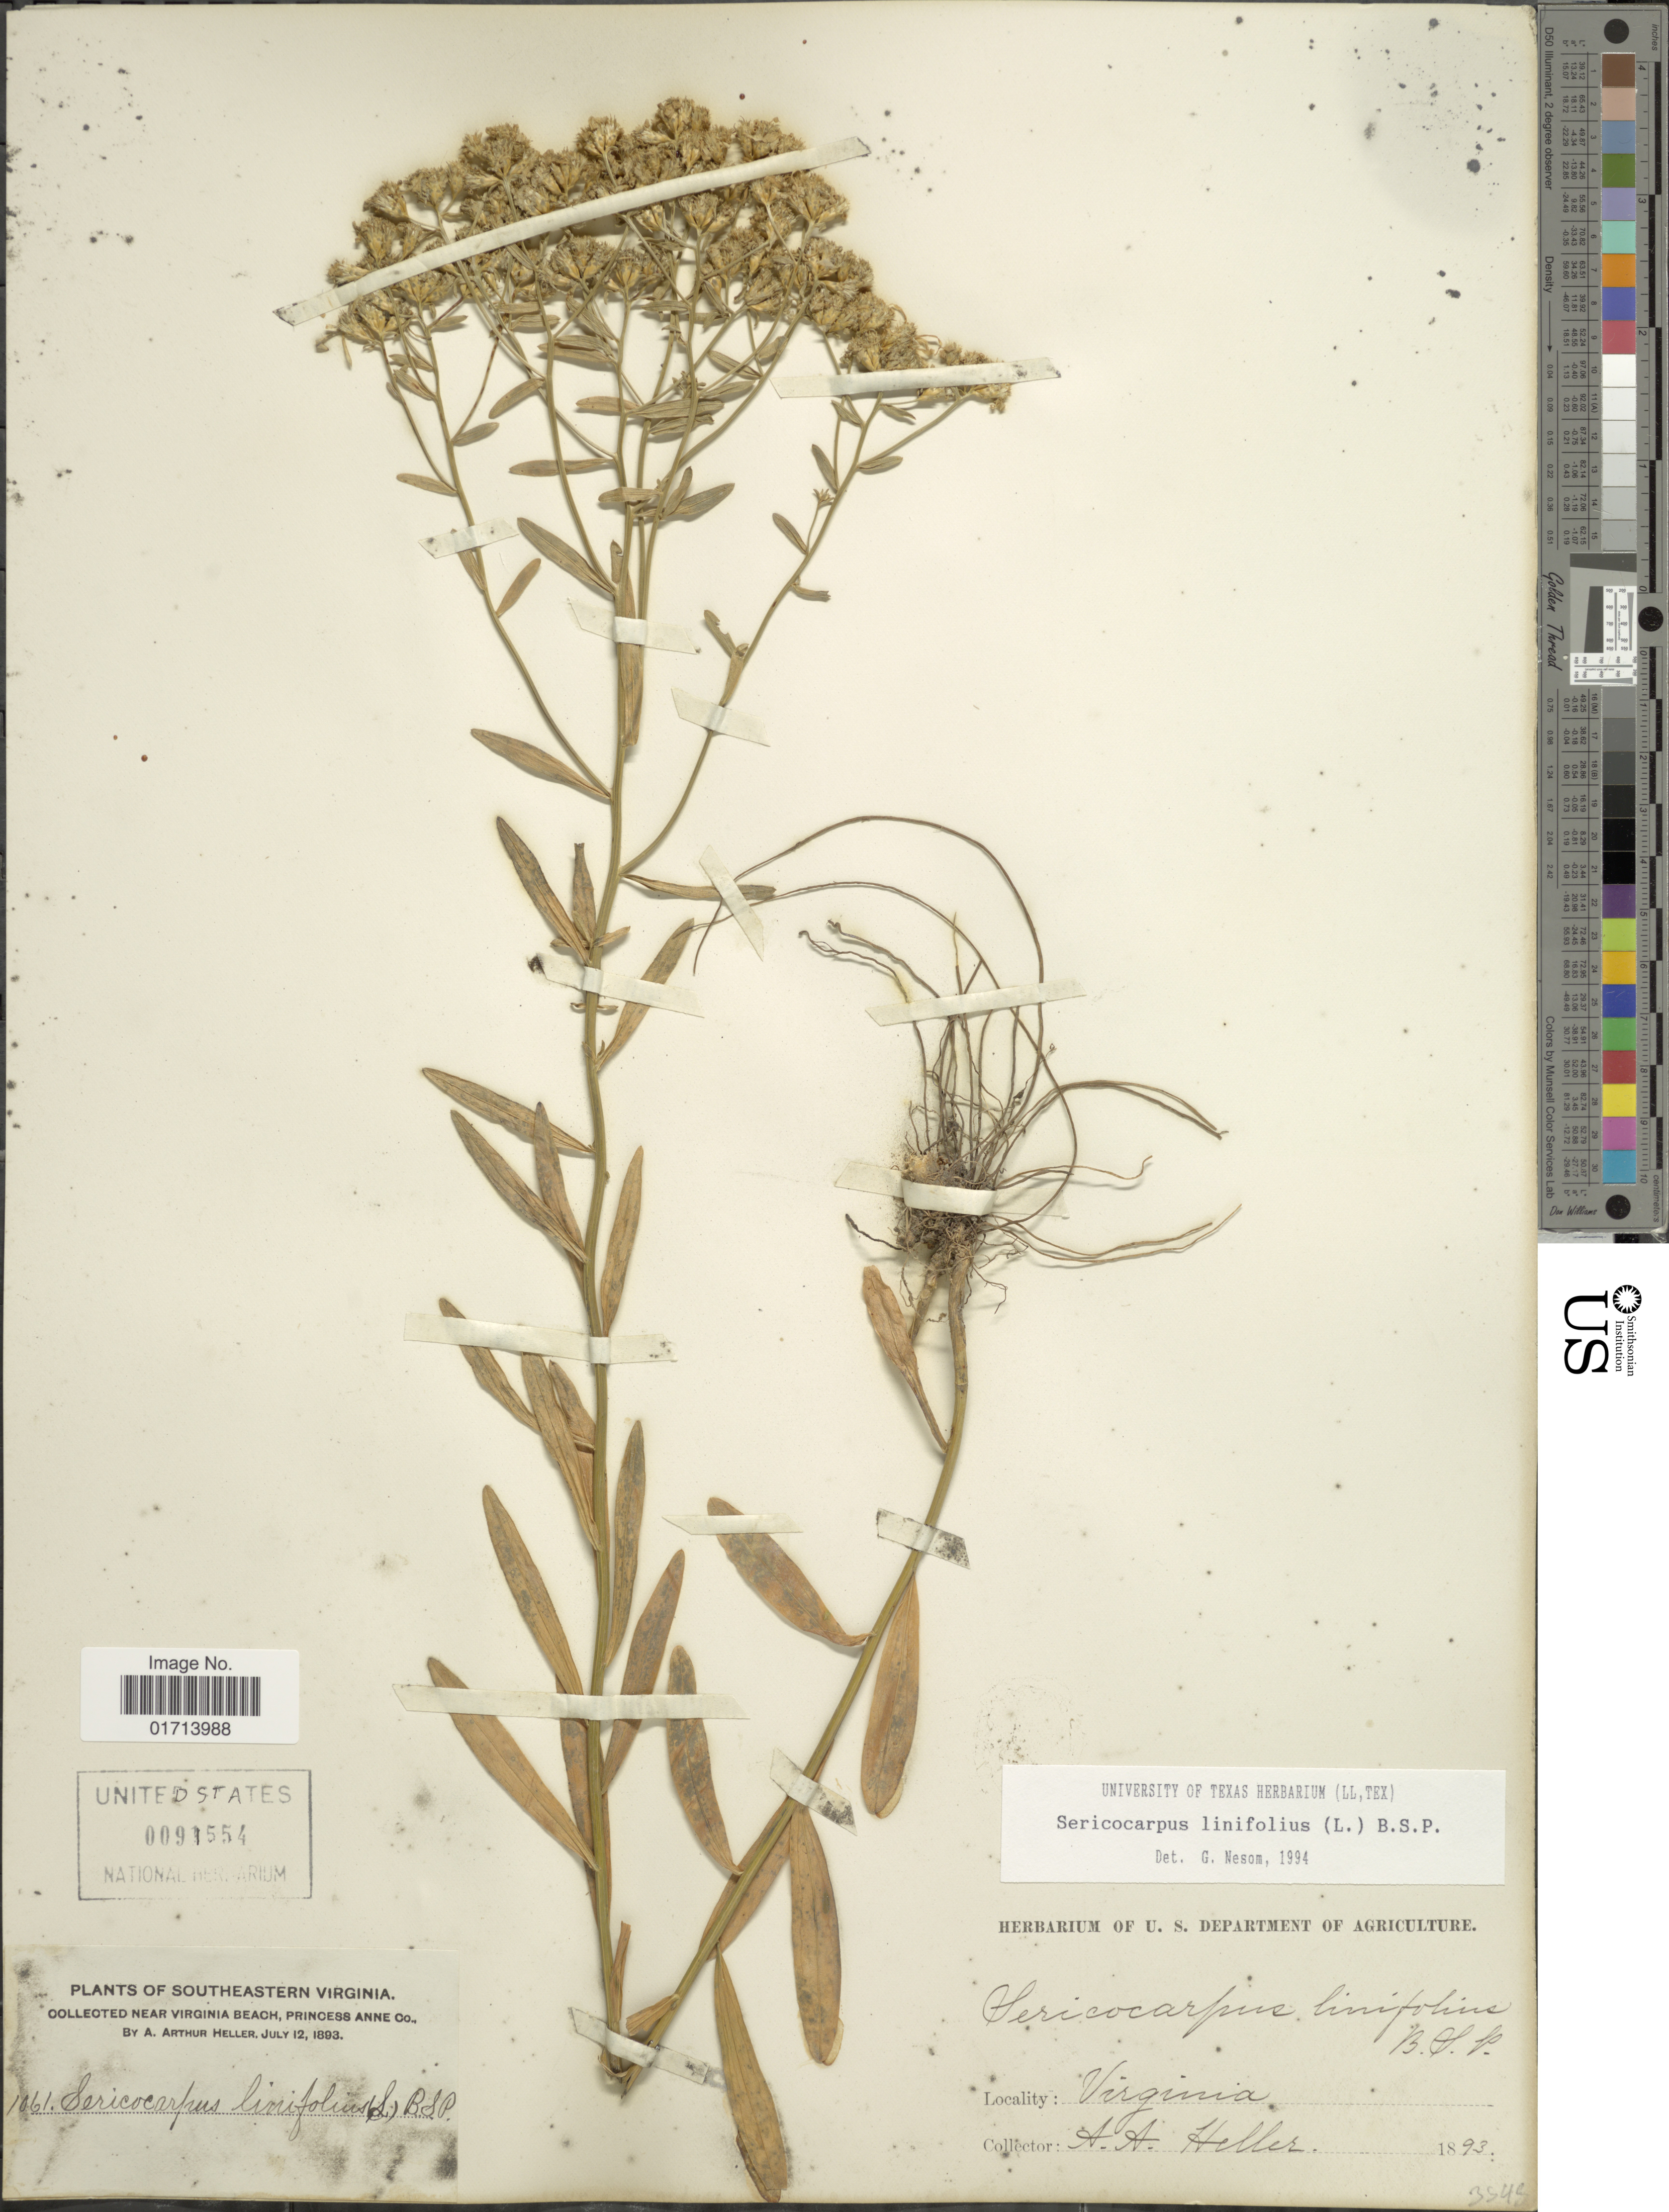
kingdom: Plantae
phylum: Tracheophyta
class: Magnoliopsida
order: Asterales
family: Asteraceae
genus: Sericocarpus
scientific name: Sericocarpus linifolius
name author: (L.) Britton, Stearns & Poggenb.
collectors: A. A. Heller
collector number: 3548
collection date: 1893-07-12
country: United States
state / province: Virginia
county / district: City of Virginia Beach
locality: Southeastern Virginia, near Virginia Beach, Princess Anne (=historic county name) County.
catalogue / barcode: US 91554